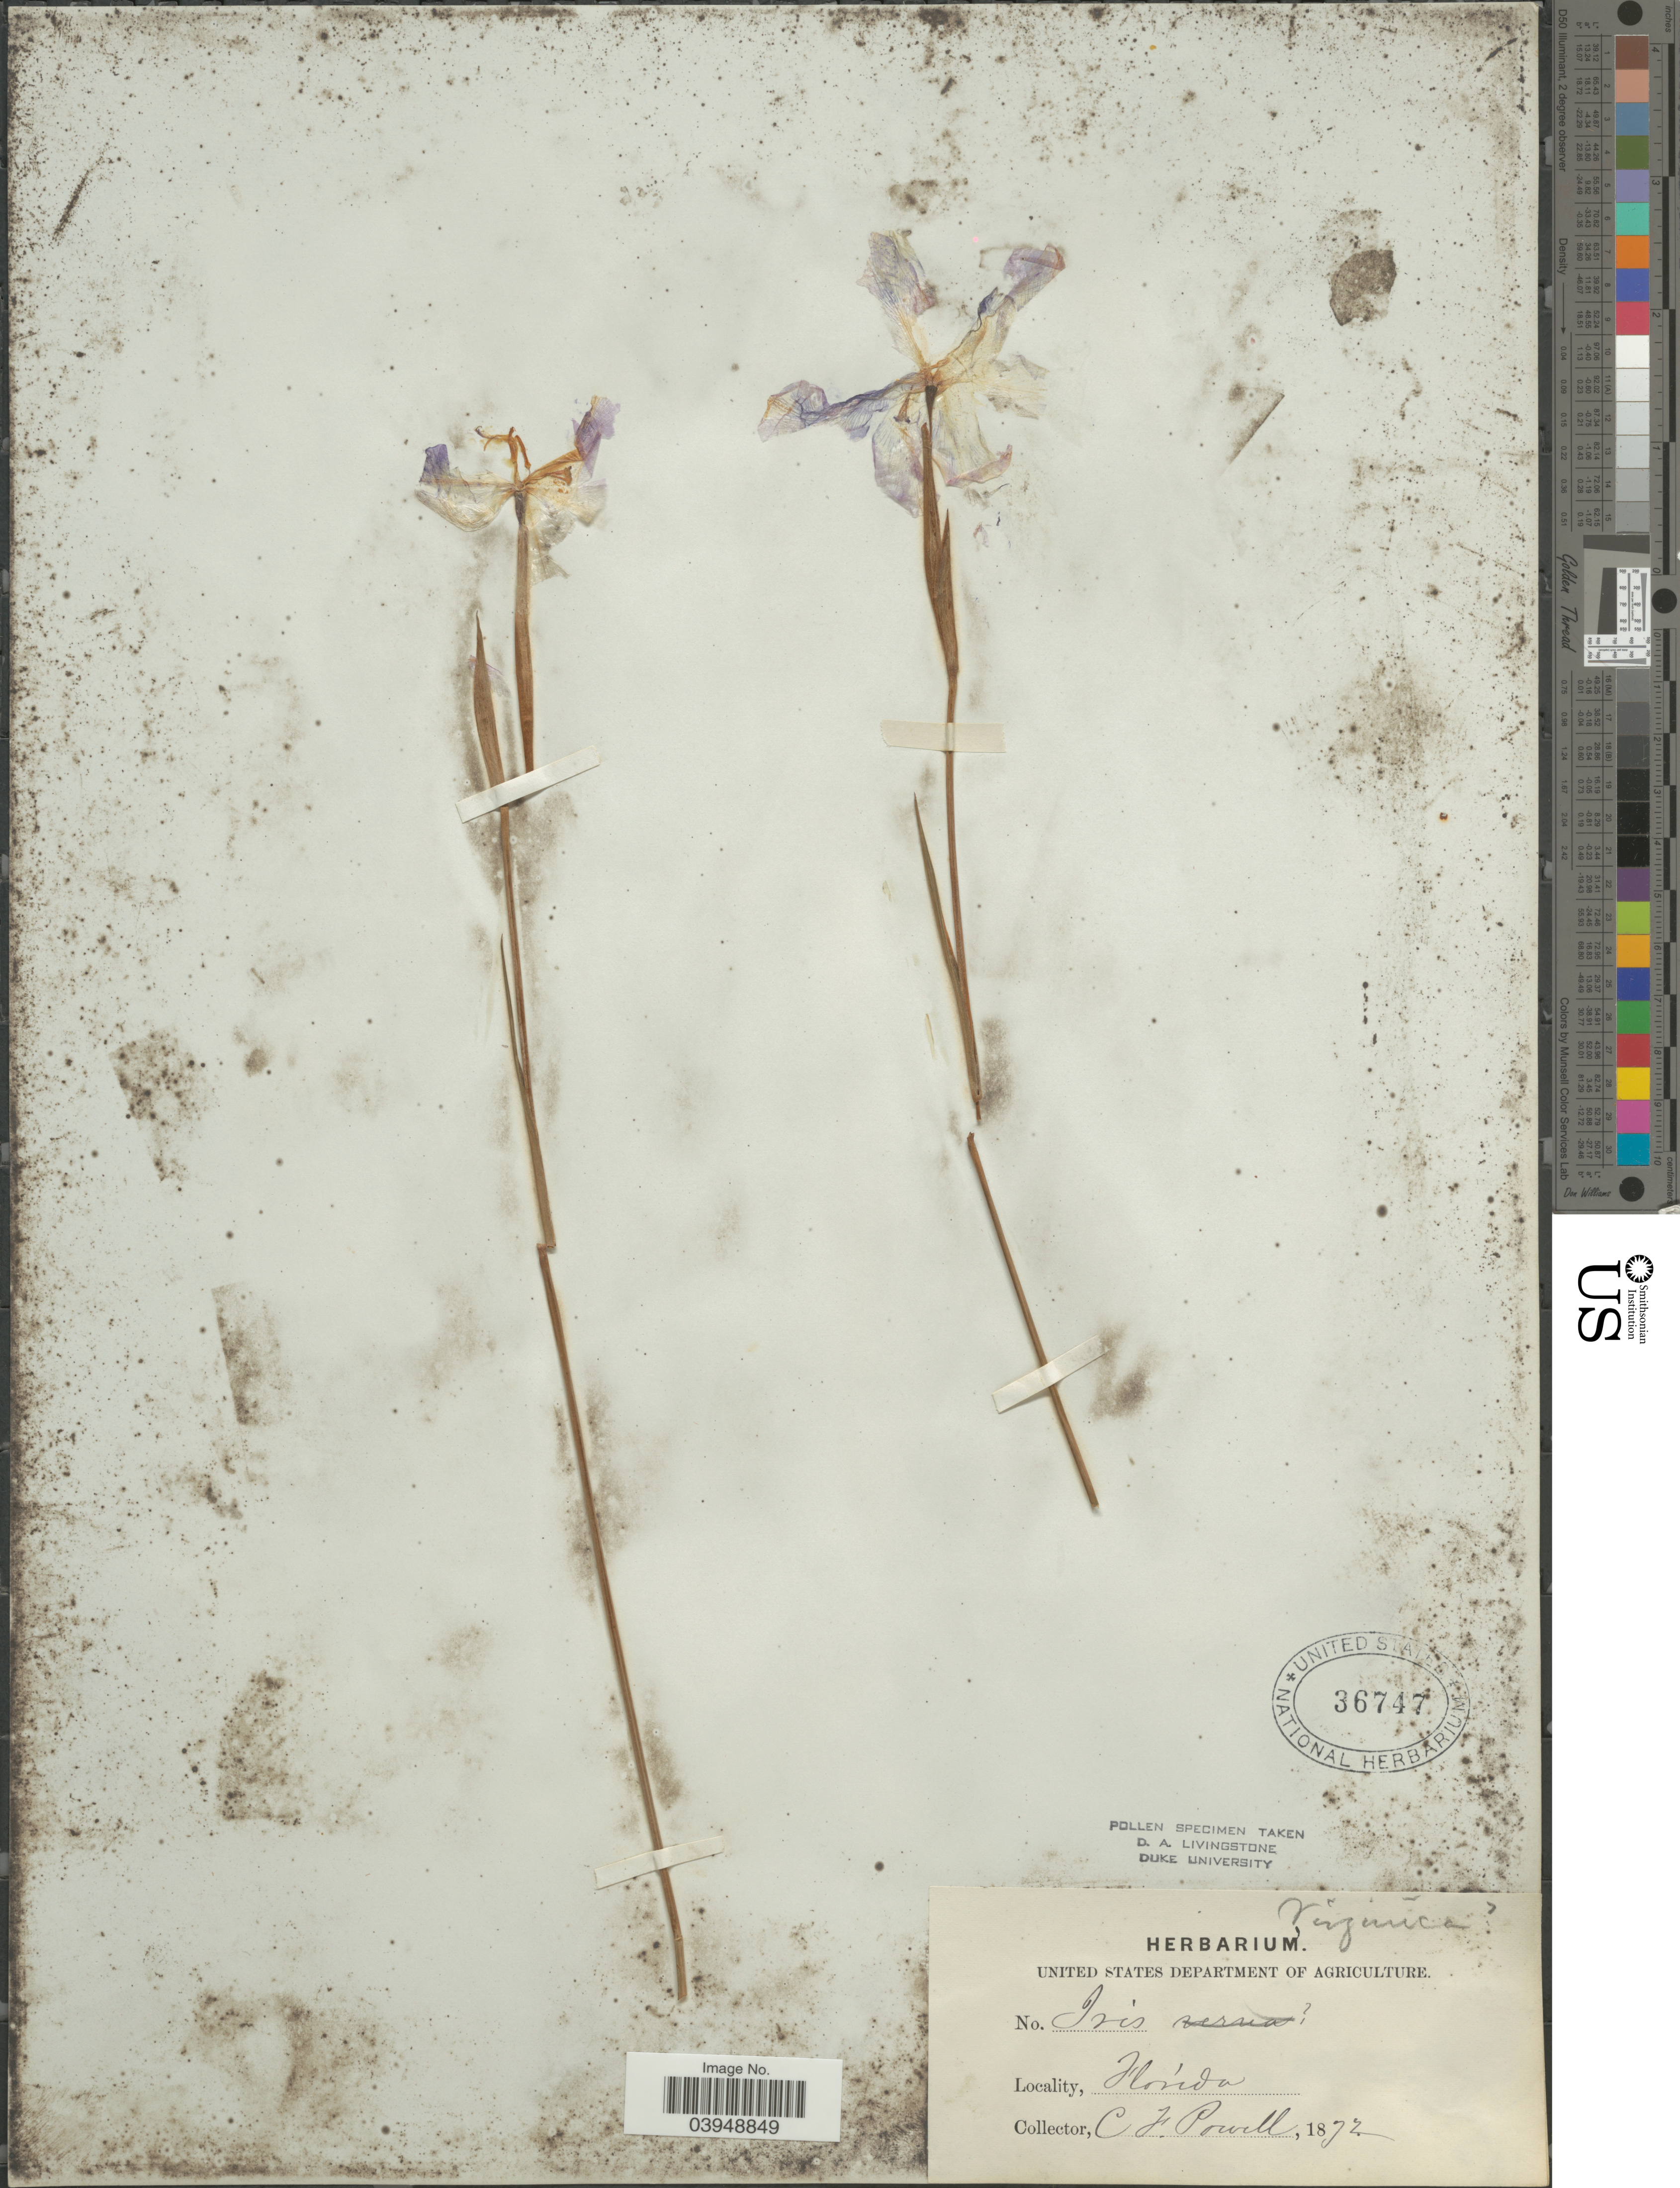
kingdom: Plantae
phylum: Tracheophyta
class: Liliopsida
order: Asparagales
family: Iridaceae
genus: Iris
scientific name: Iris prismatica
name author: Pursh ex Ker Gawl.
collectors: C. F. Powell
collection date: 1872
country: United States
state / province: Florida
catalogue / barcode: US 36747